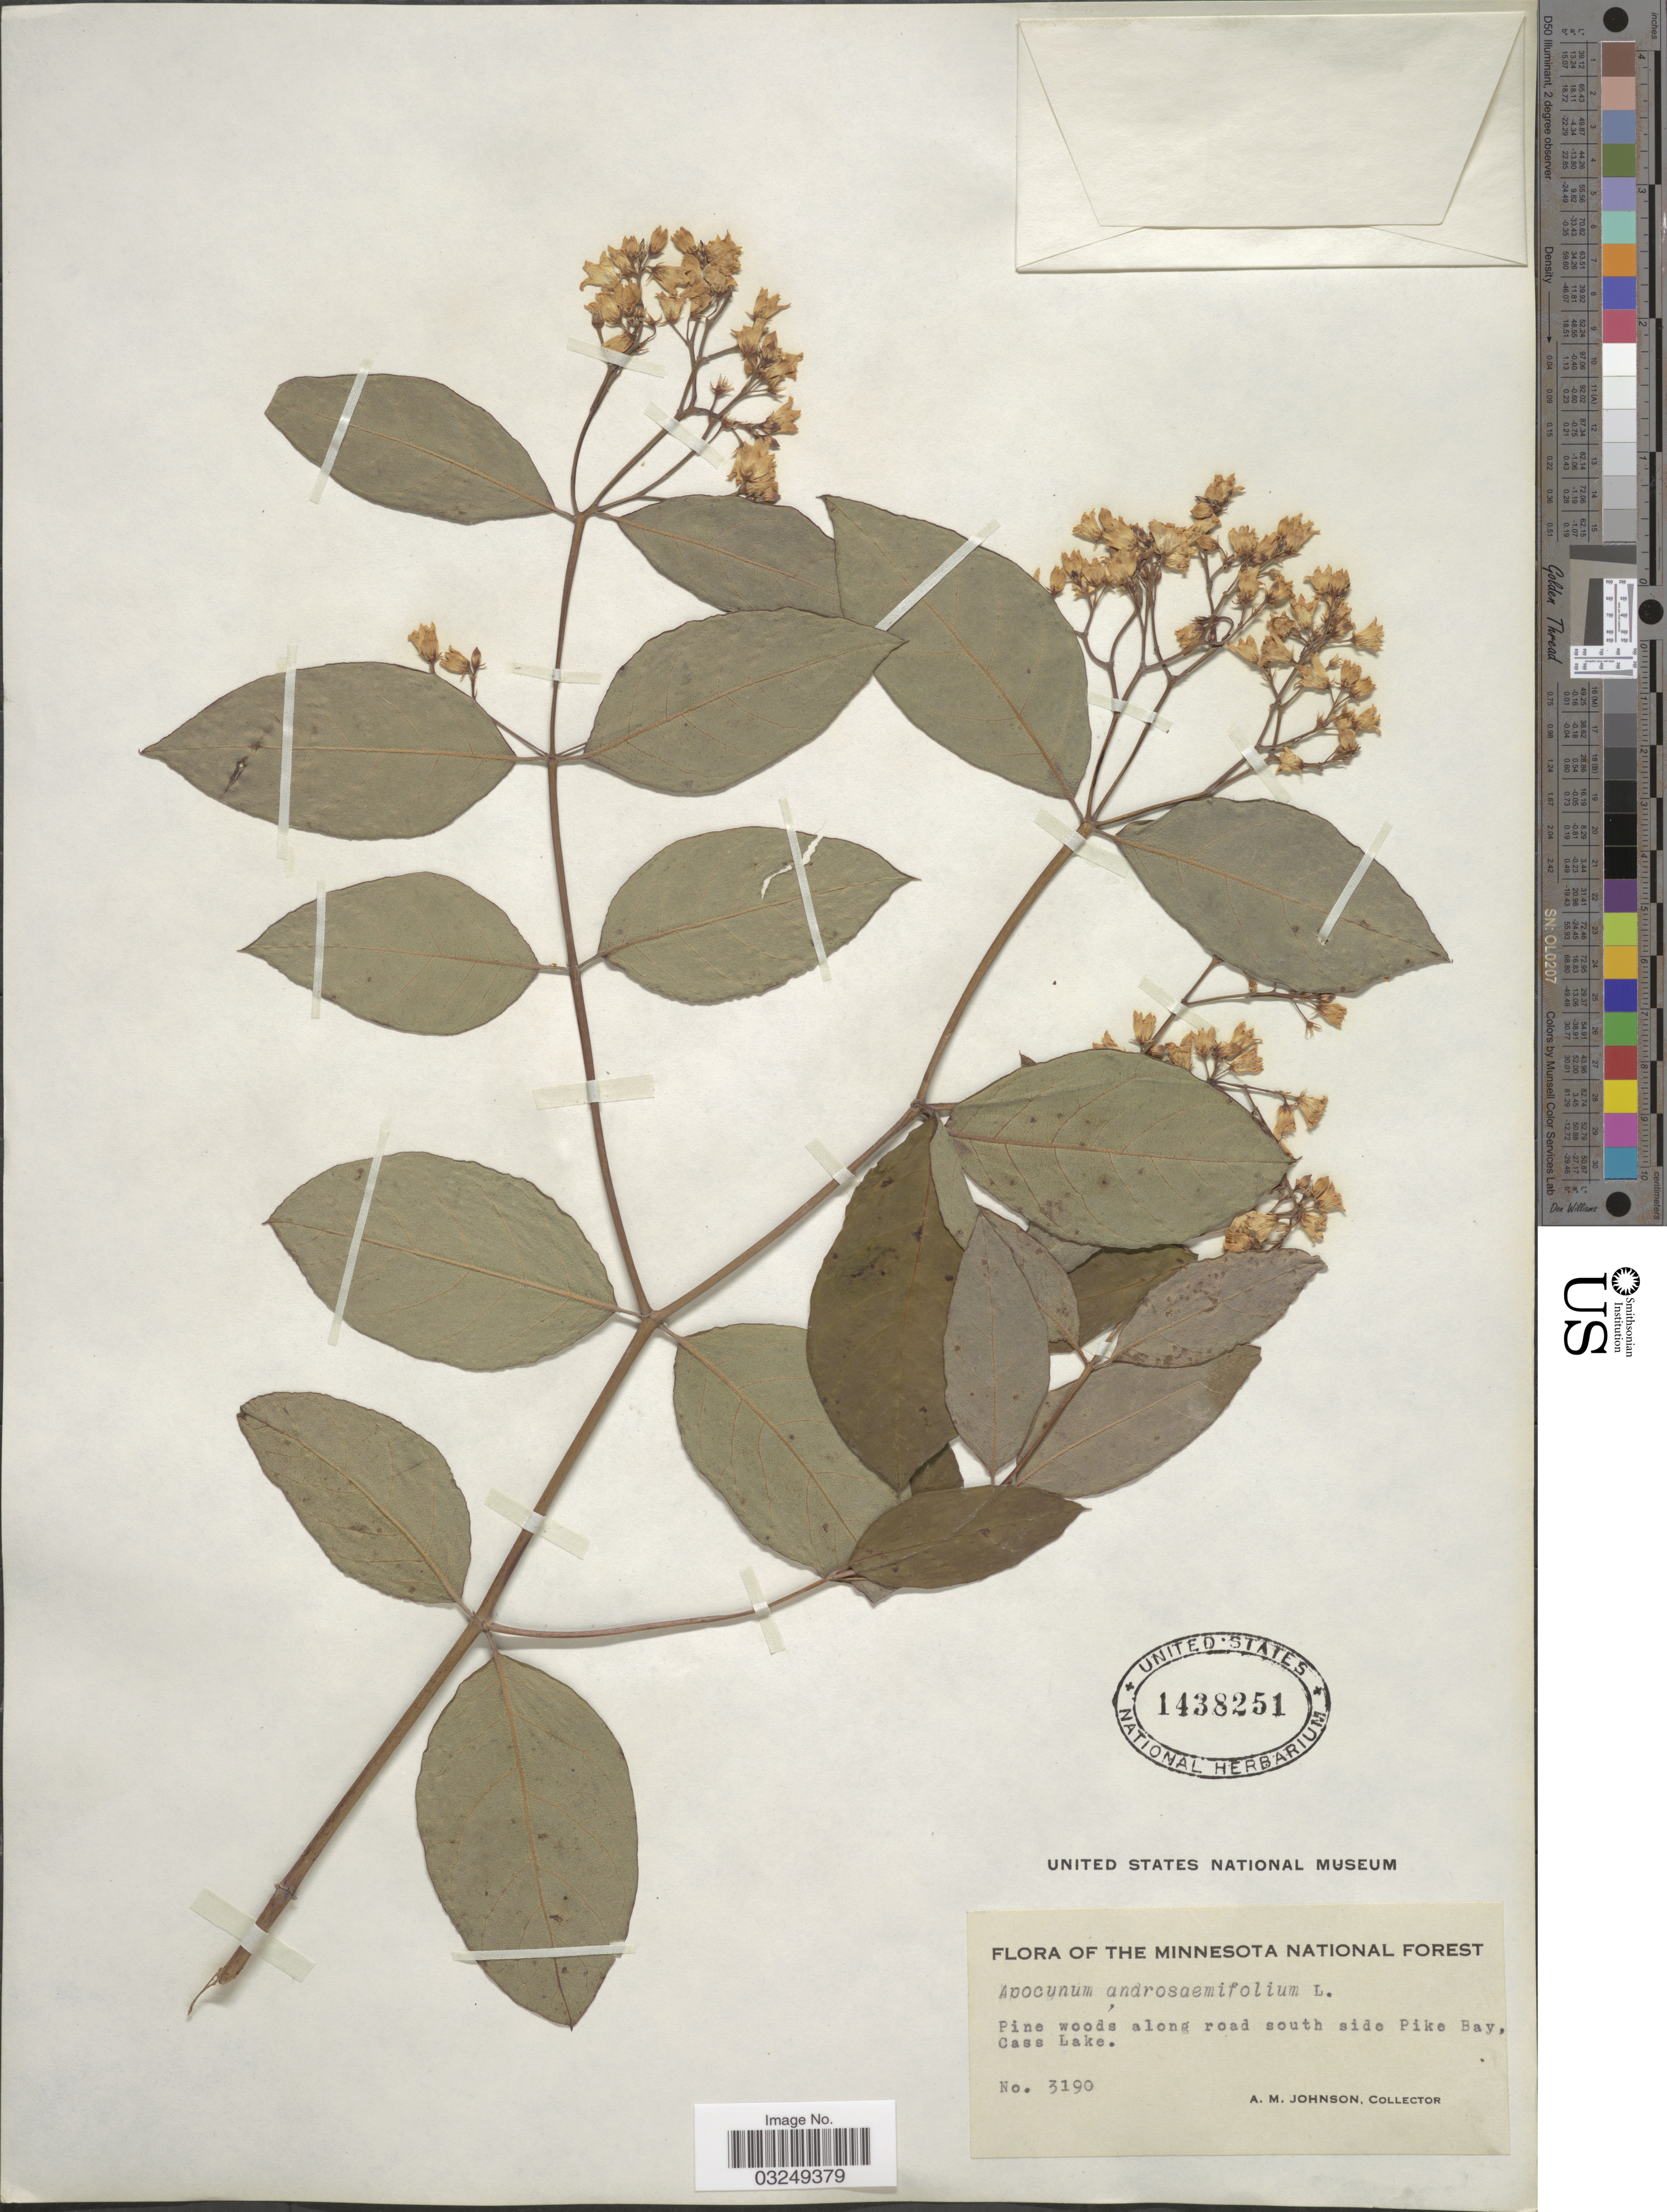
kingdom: Plantae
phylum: Tracheophyta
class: Magnoliopsida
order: Gentianales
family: Apocynaceae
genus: Apocynum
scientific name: Apocynum androsaemifolium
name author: L.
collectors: A. M. Johnson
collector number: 3190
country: United States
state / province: Minnesota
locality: Pine woods along road south side Pike Bay, Cass Lake.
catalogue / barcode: US 1438251